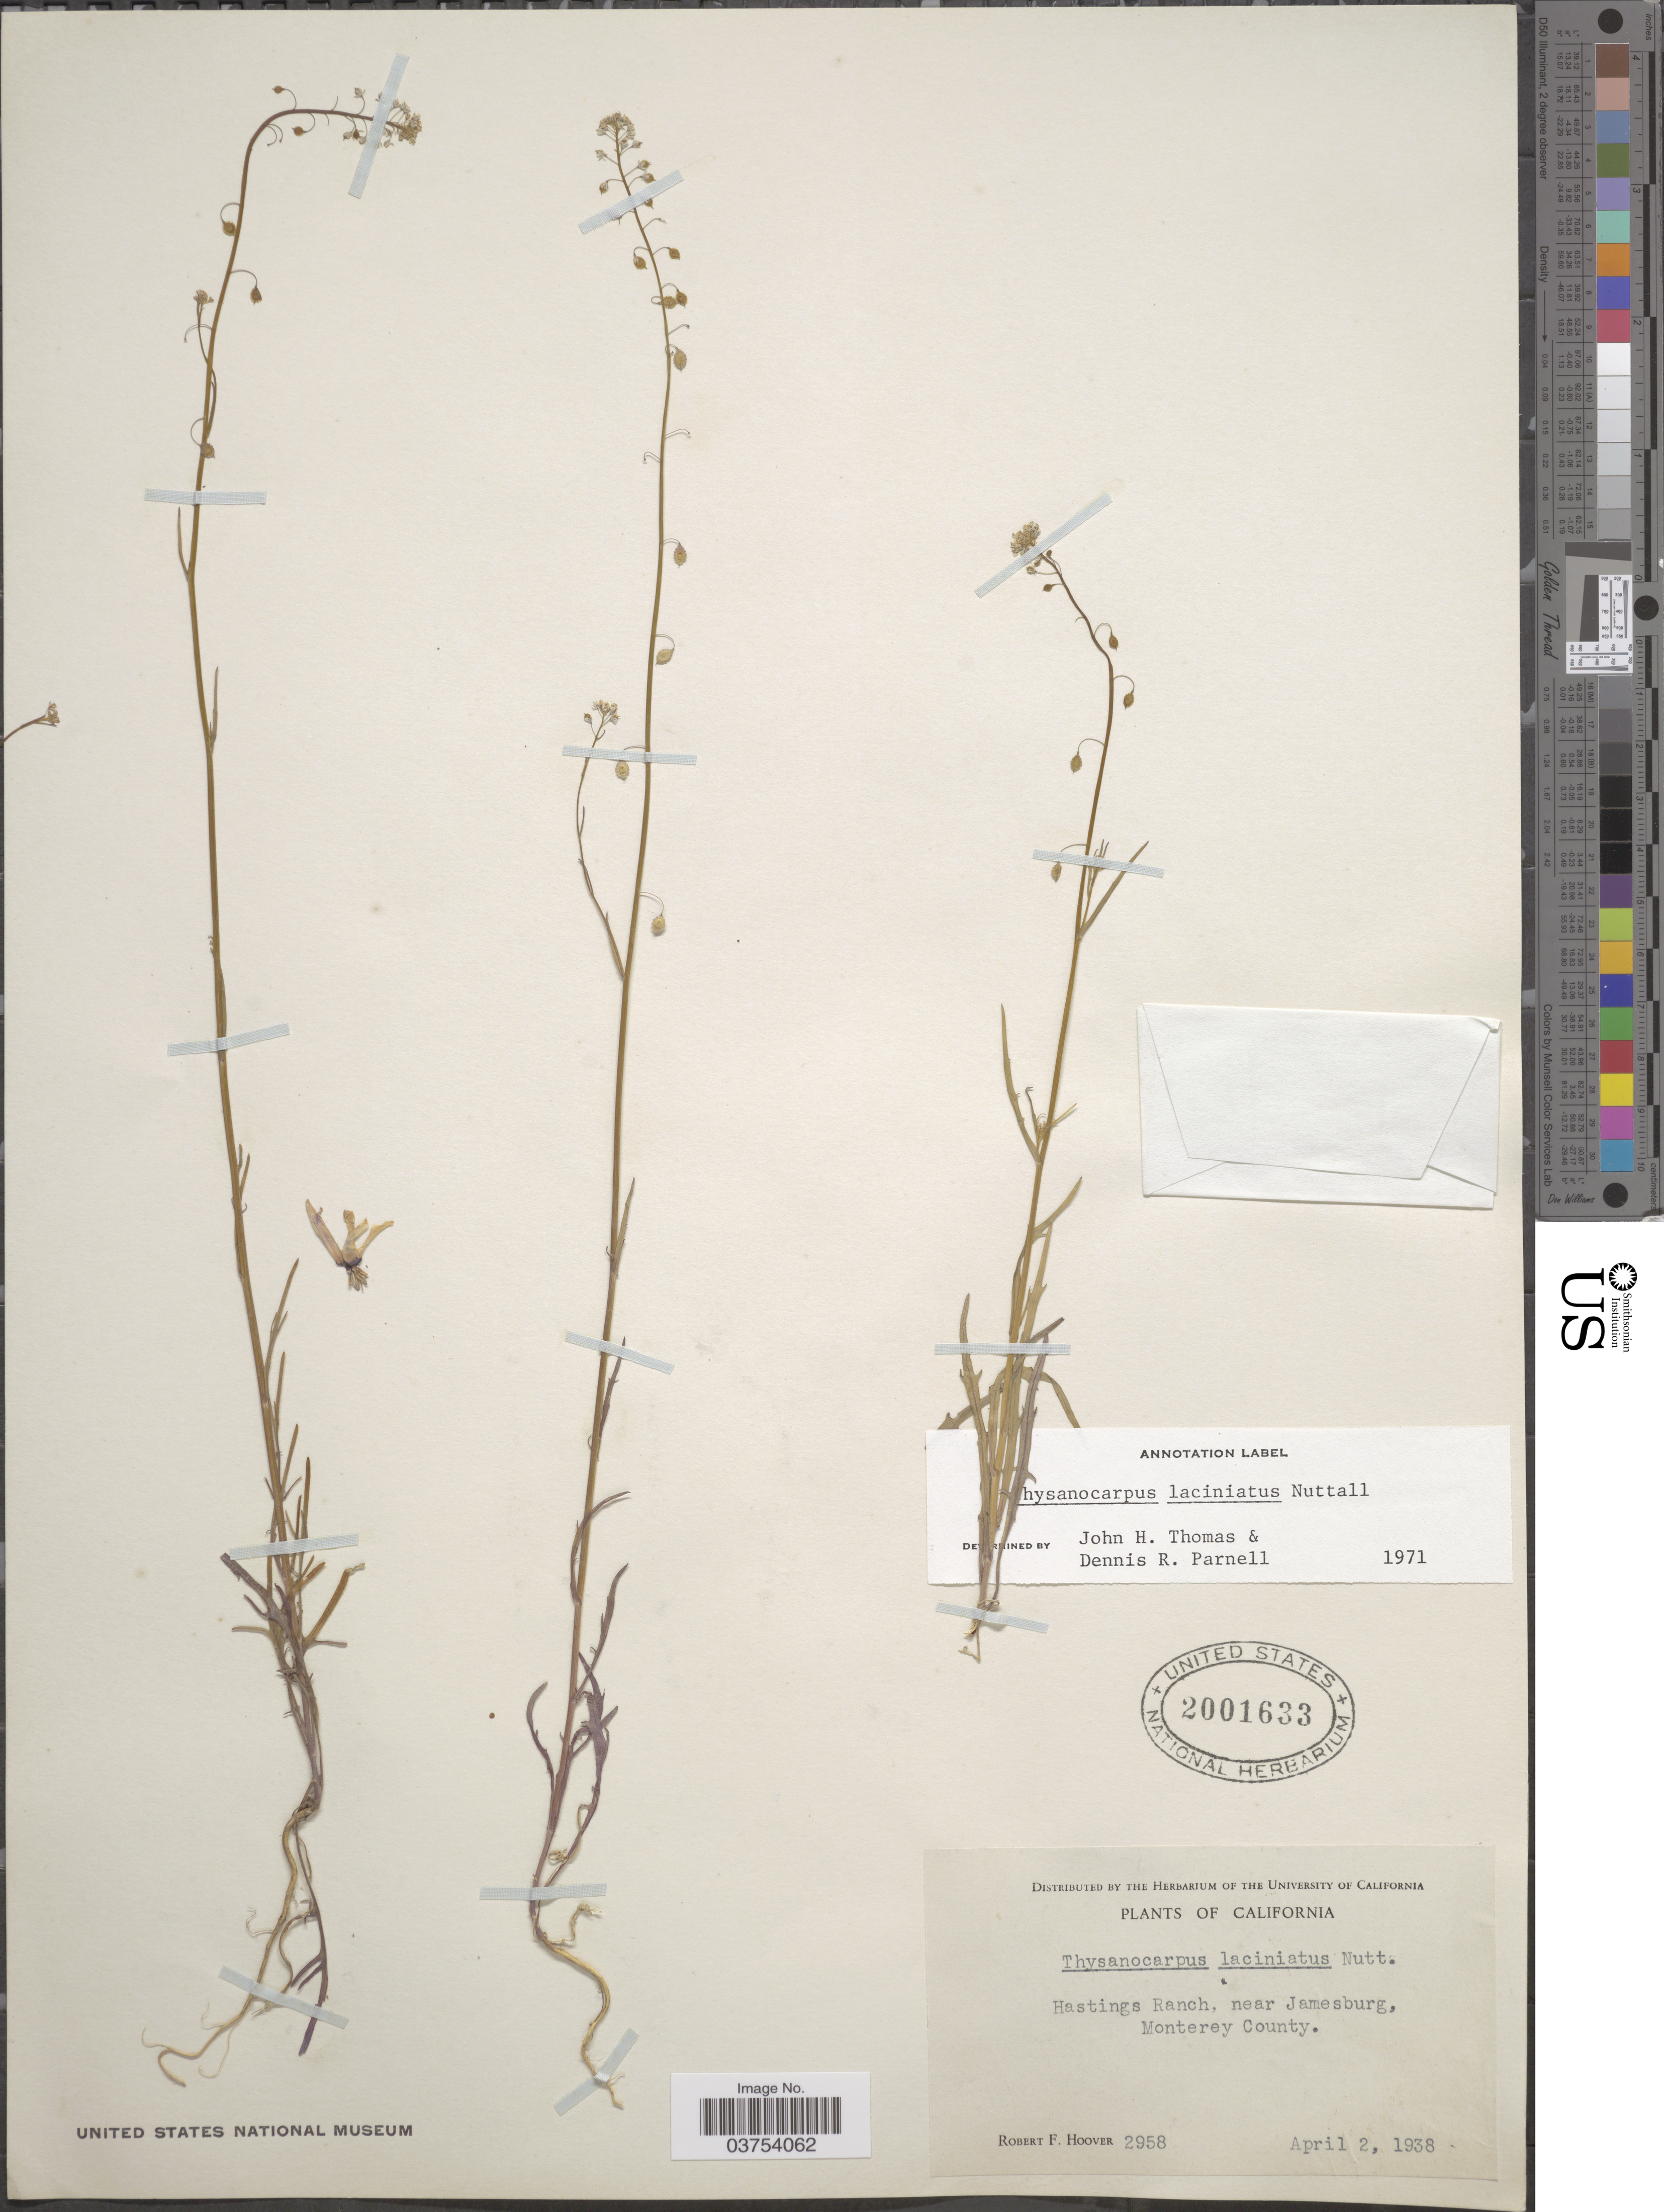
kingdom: Plantae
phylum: Tracheophyta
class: Magnoliopsida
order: Brassicales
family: Brassicaceae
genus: Thysanocarpus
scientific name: Thysanocarpus laciniatus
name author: Nutt. in Torr. & A. Gray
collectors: R. F. Hoover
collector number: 2958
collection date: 1938-04-02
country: United States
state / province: California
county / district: Monterey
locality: Hastings Ranch, near Jamesburg, Monterey County.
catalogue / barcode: US 2001633